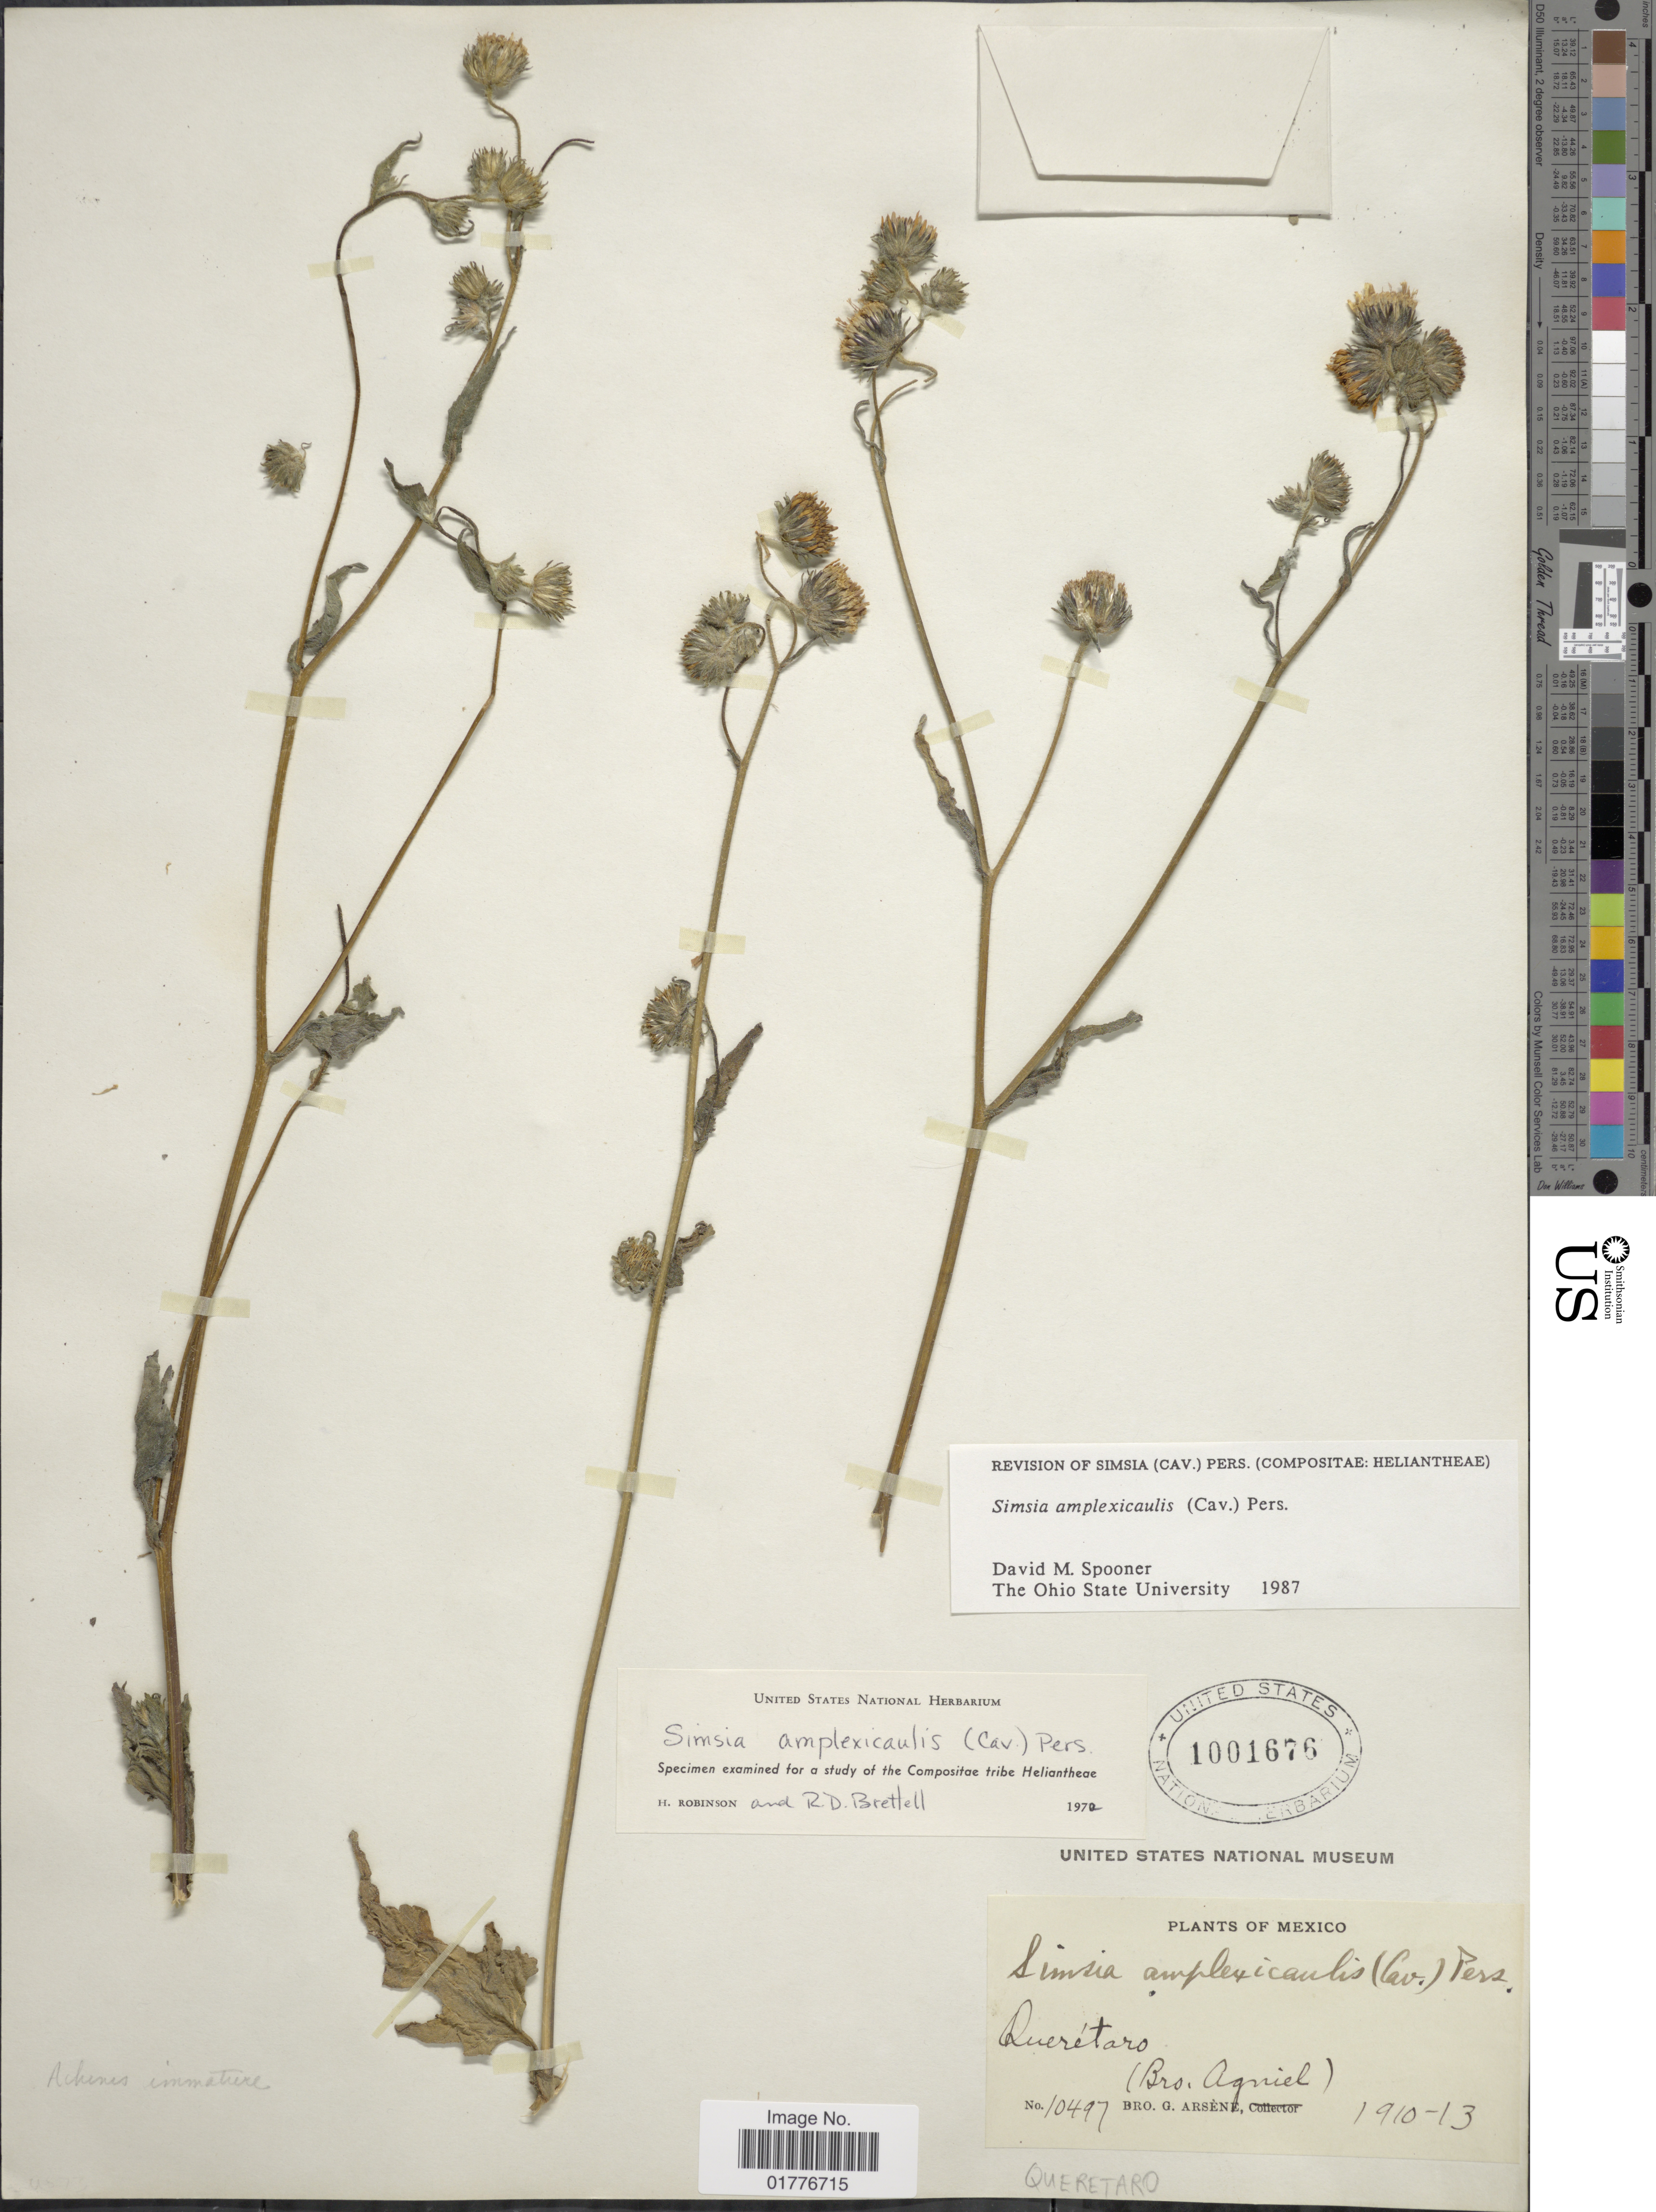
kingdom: Plantae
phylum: Tracheophyta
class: Magnoliopsida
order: Asterales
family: Asteraceae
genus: Simsia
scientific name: Simsia amplexicaulis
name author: (Cav.) Pers.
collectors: Bro. Agniel & Bro. G. Arsène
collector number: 10497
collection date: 1910/1913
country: Mexico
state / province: Querétaro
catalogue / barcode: US 1001676